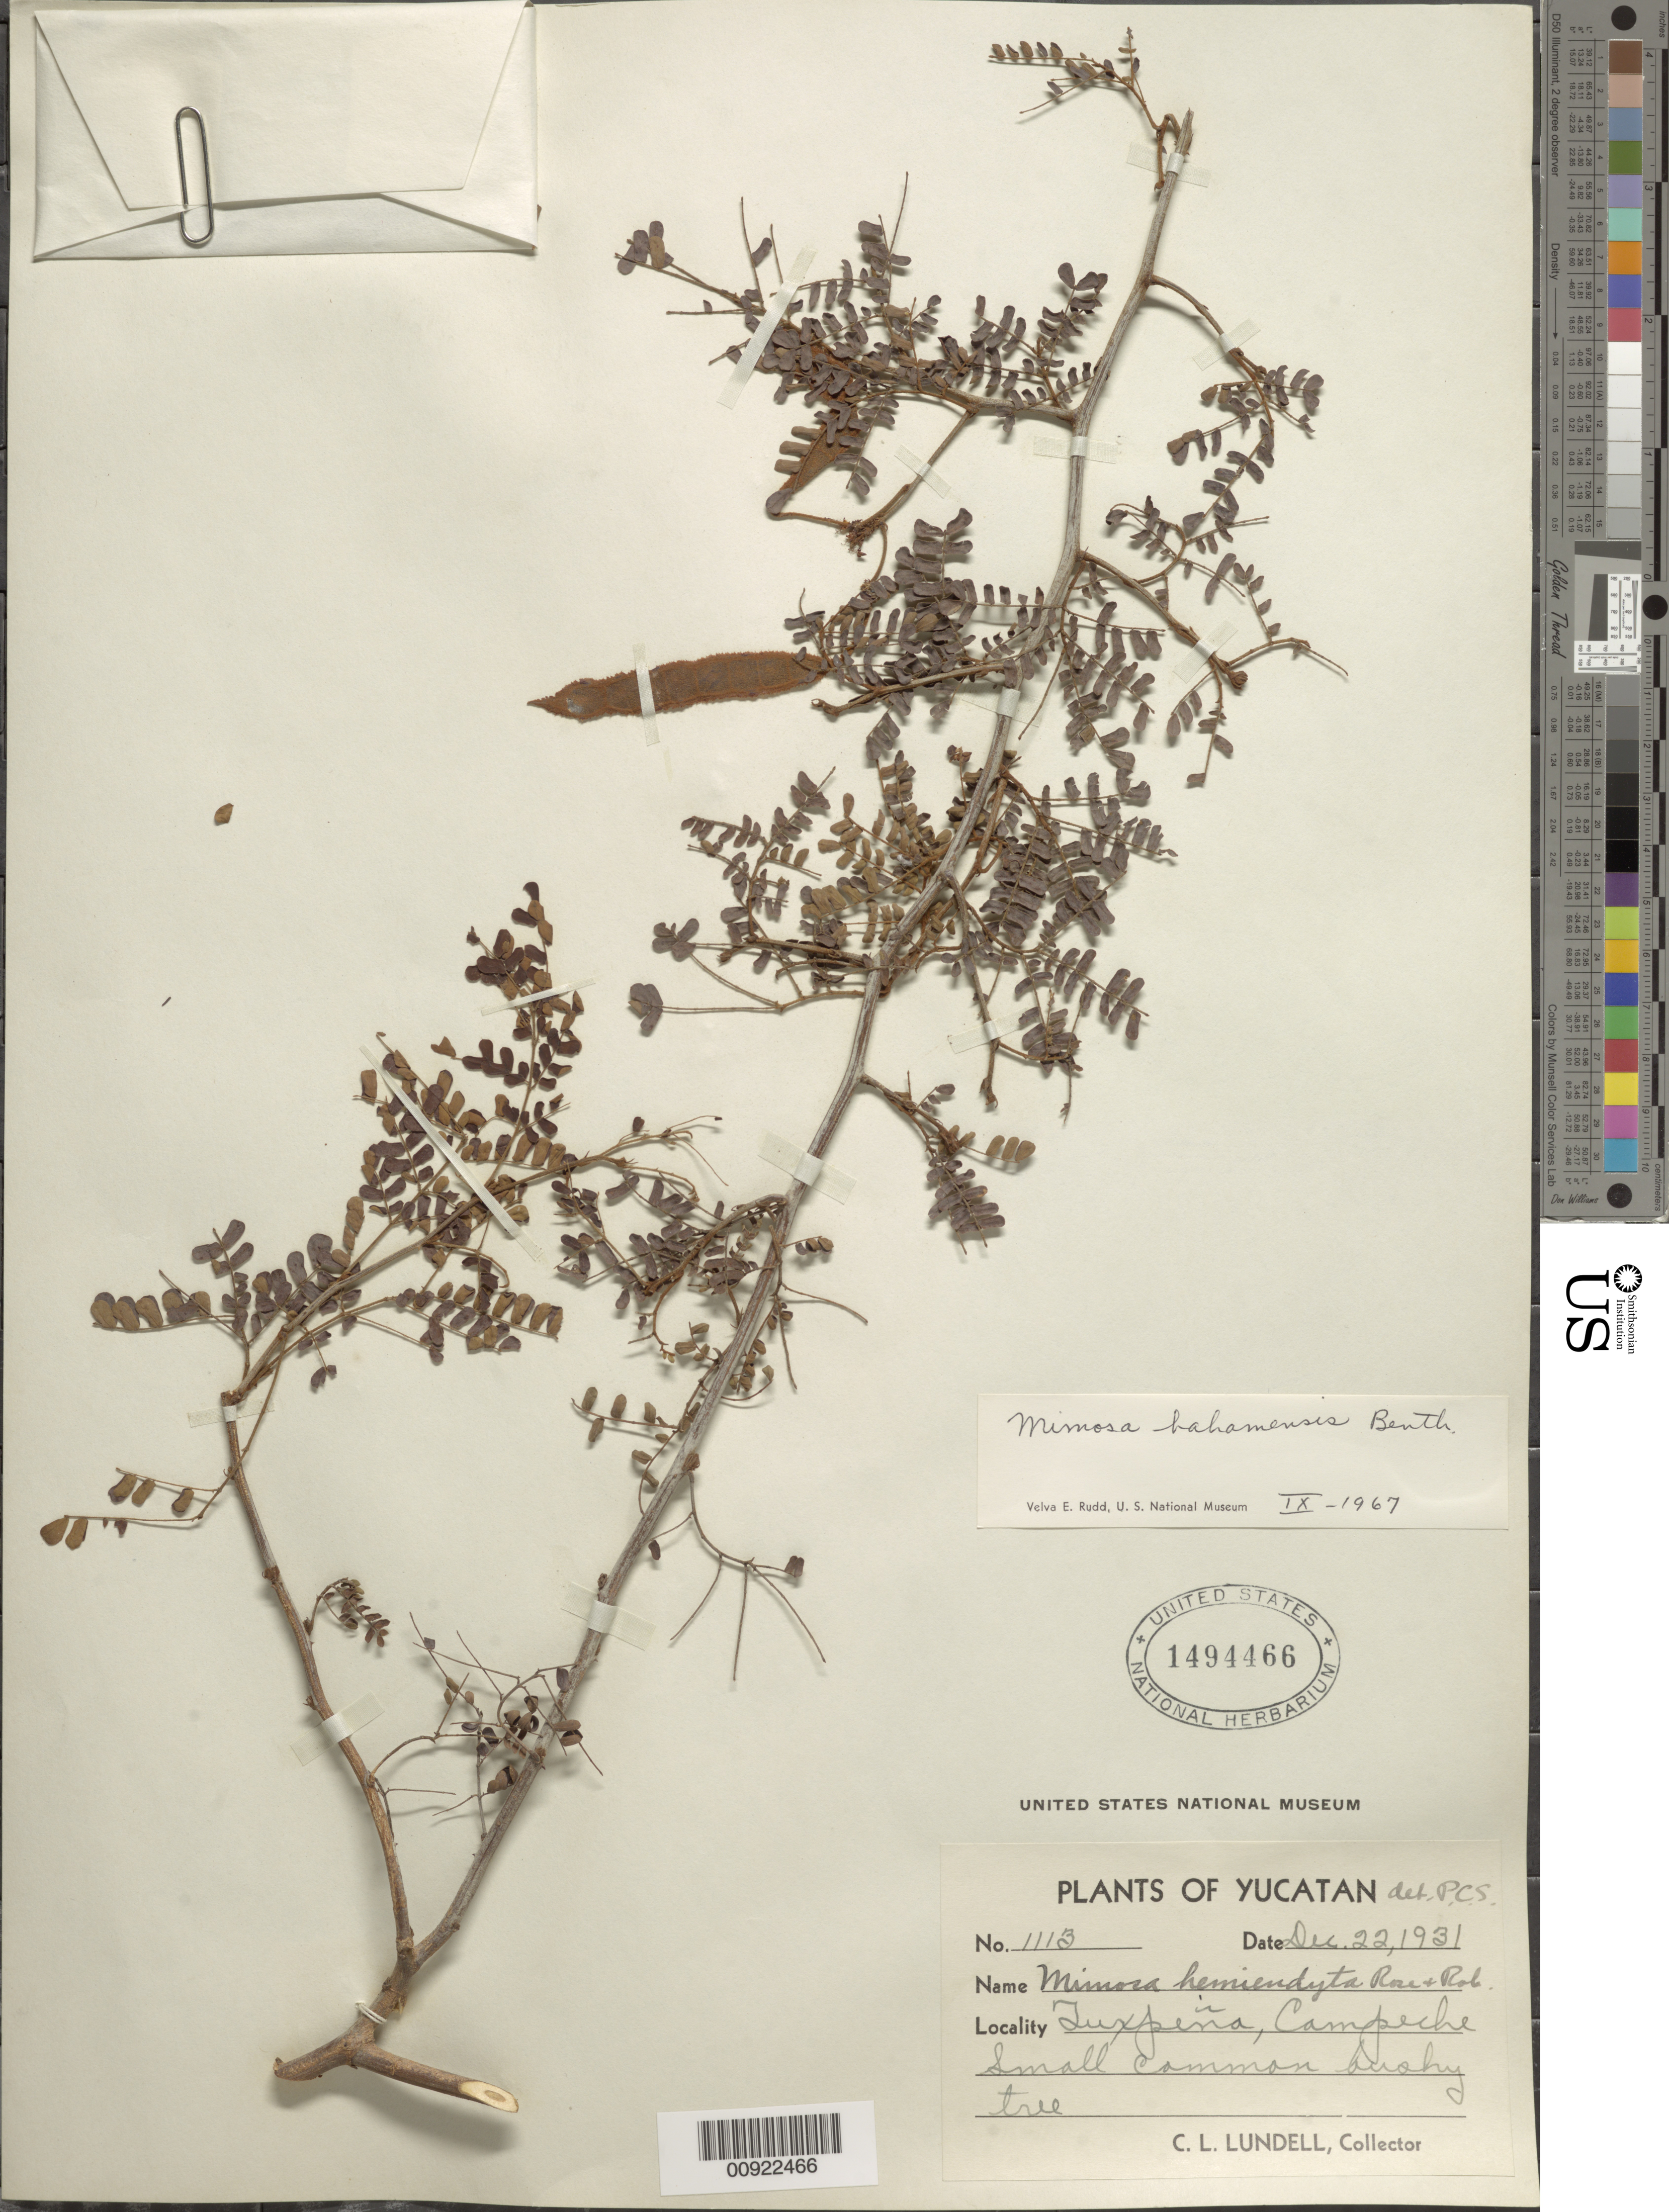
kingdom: Plantae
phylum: Tracheophyta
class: Magnoliopsida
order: Fabales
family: Fabaceae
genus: Mimosa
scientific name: Mimosa bahamensis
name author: Benth.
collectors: C. L. Lundell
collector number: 1113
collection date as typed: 22 Dec 1931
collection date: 1931-12-22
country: Mexico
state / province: Campeche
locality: Tuxpeña, Campeche.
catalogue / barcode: US 1494466